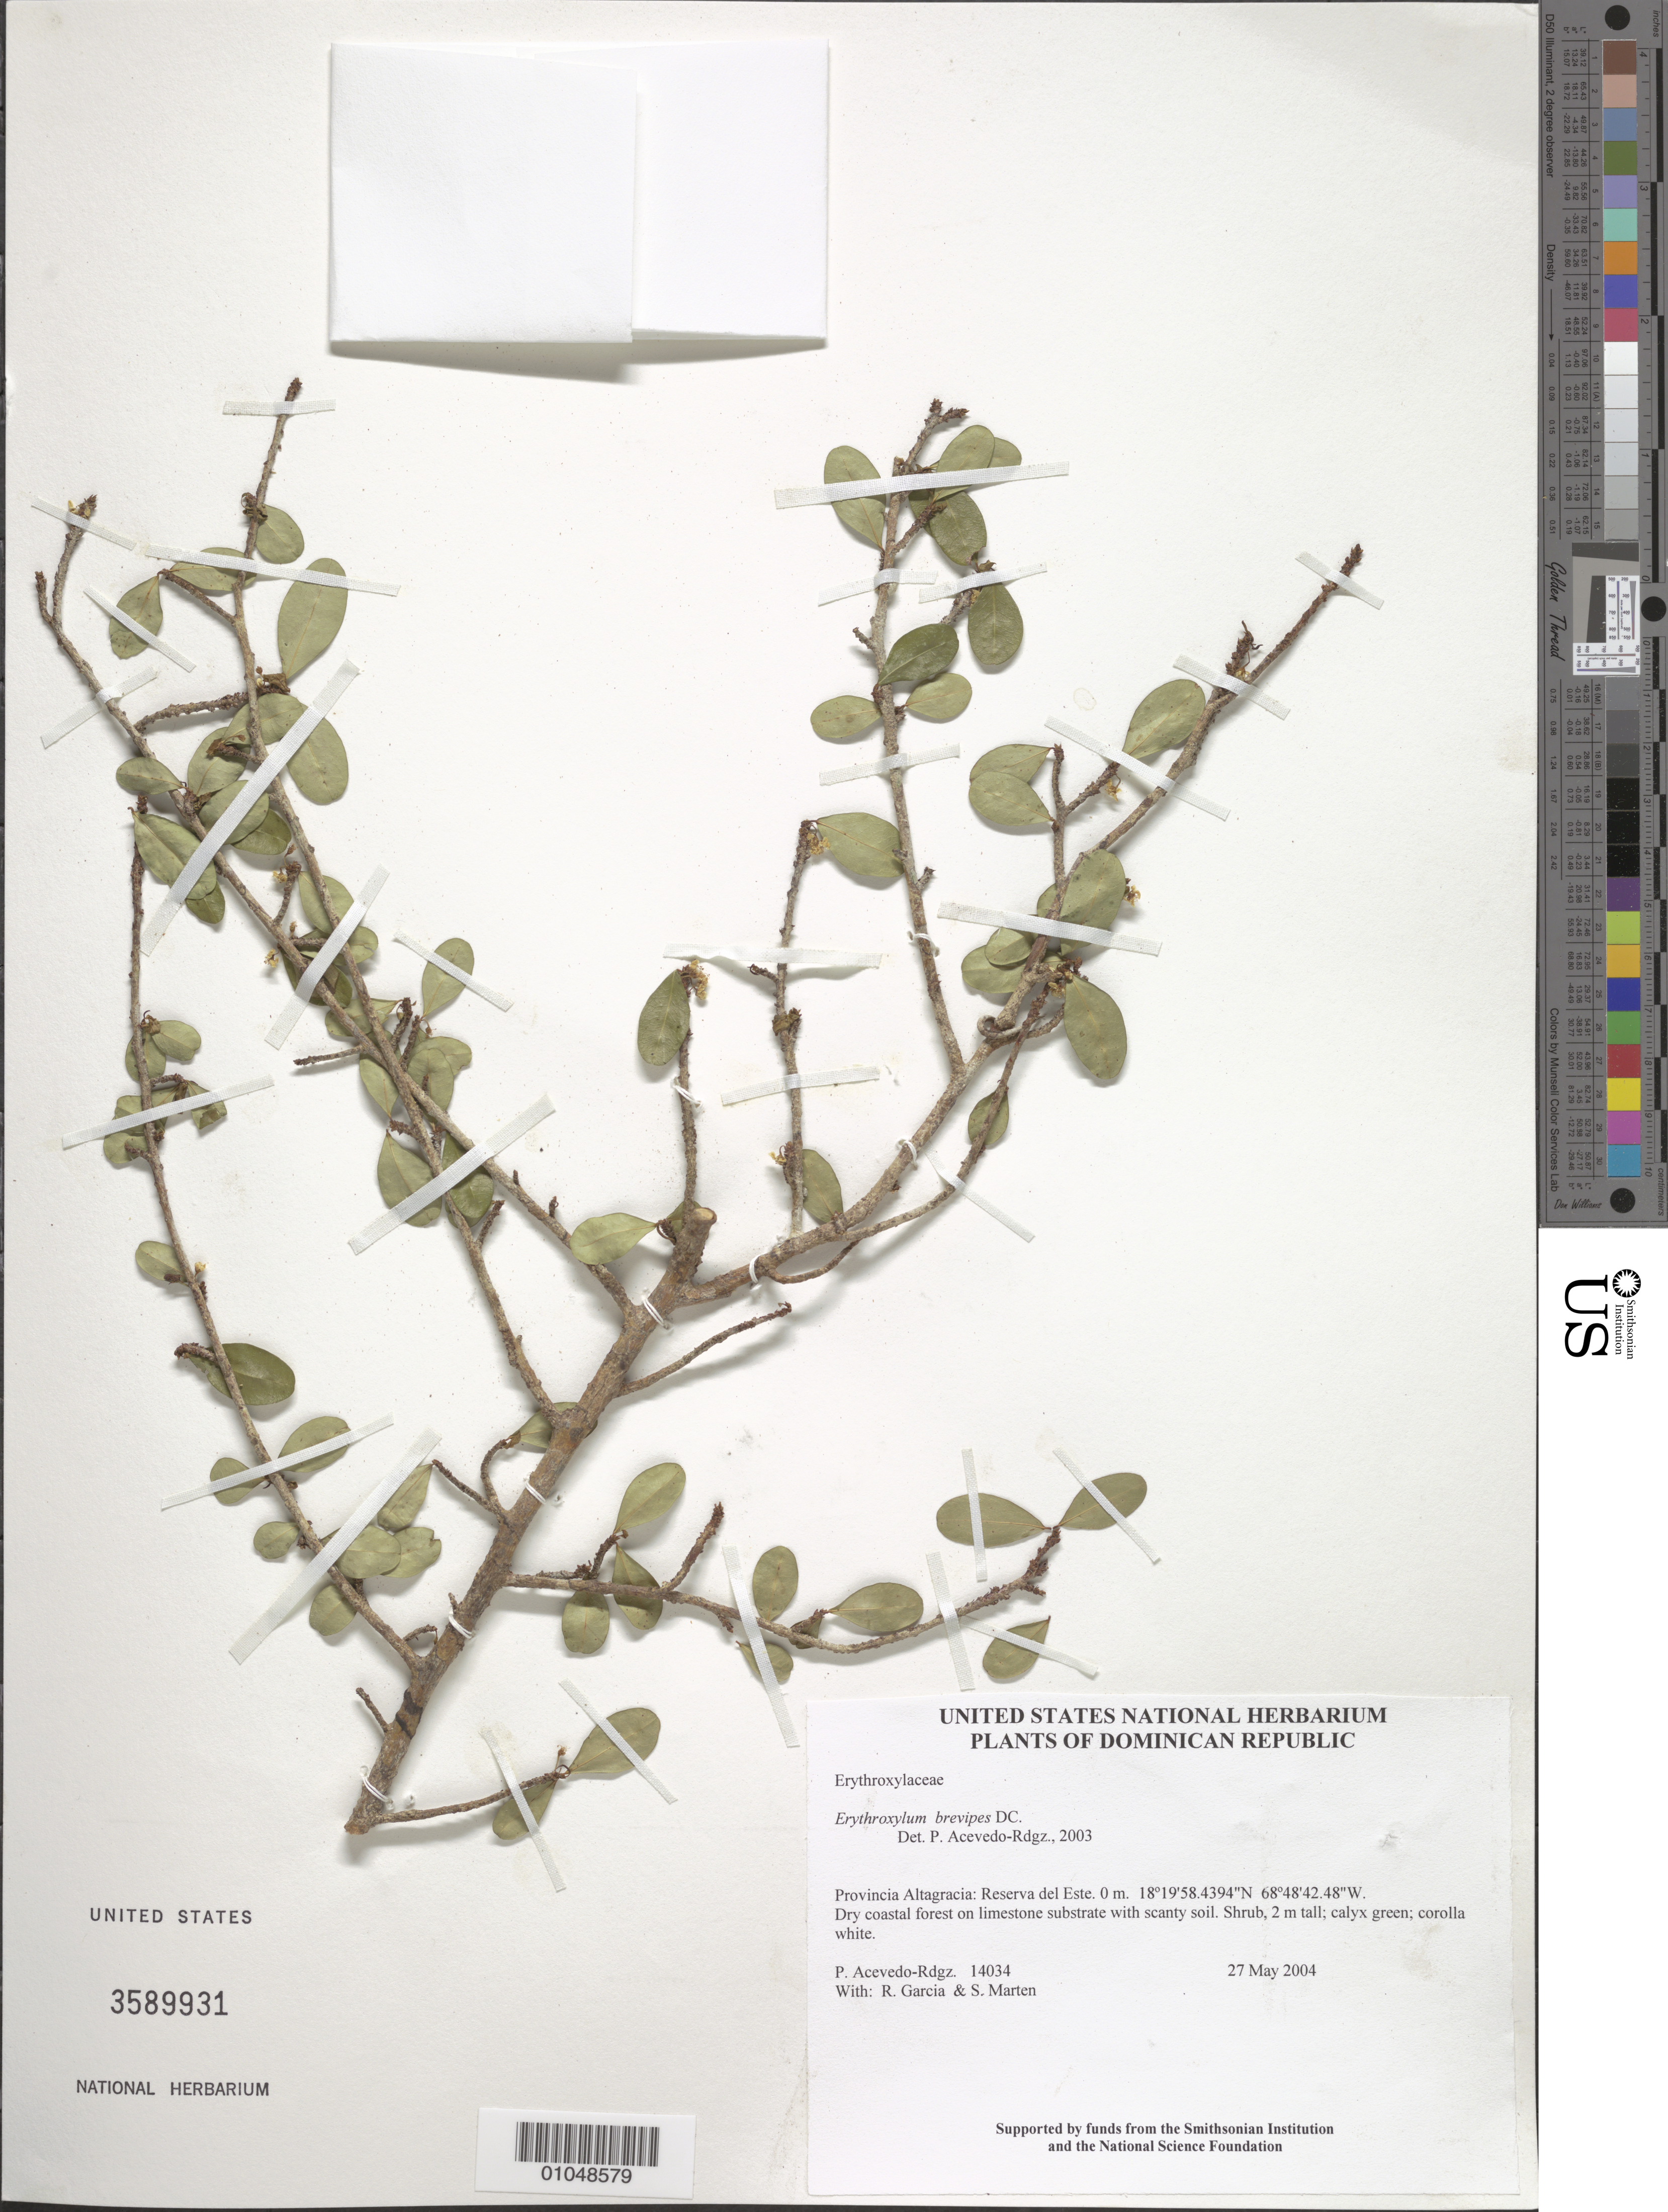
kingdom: Plantae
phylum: Tracheophyta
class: Magnoliopsida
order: Malpighiales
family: Erythroxylaceae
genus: Erythroxylum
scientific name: Erythroxylum brevipes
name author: DC.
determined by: Acevedo-Rodríguez, P., (BOT), Smithsonian Institution - National Museum of Natural History (UNITED STATES)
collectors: P. Acevedo-Rodr., R. G. García & S. Marten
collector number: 14034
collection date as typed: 27 May 2004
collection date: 2004-05-27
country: Dominican Republic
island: Hispaniola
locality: Provincia Altagracia: Reserva del Este.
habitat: Dry coastal forest on limestone substrate with scanty soil.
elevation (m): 0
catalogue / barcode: US 3589931